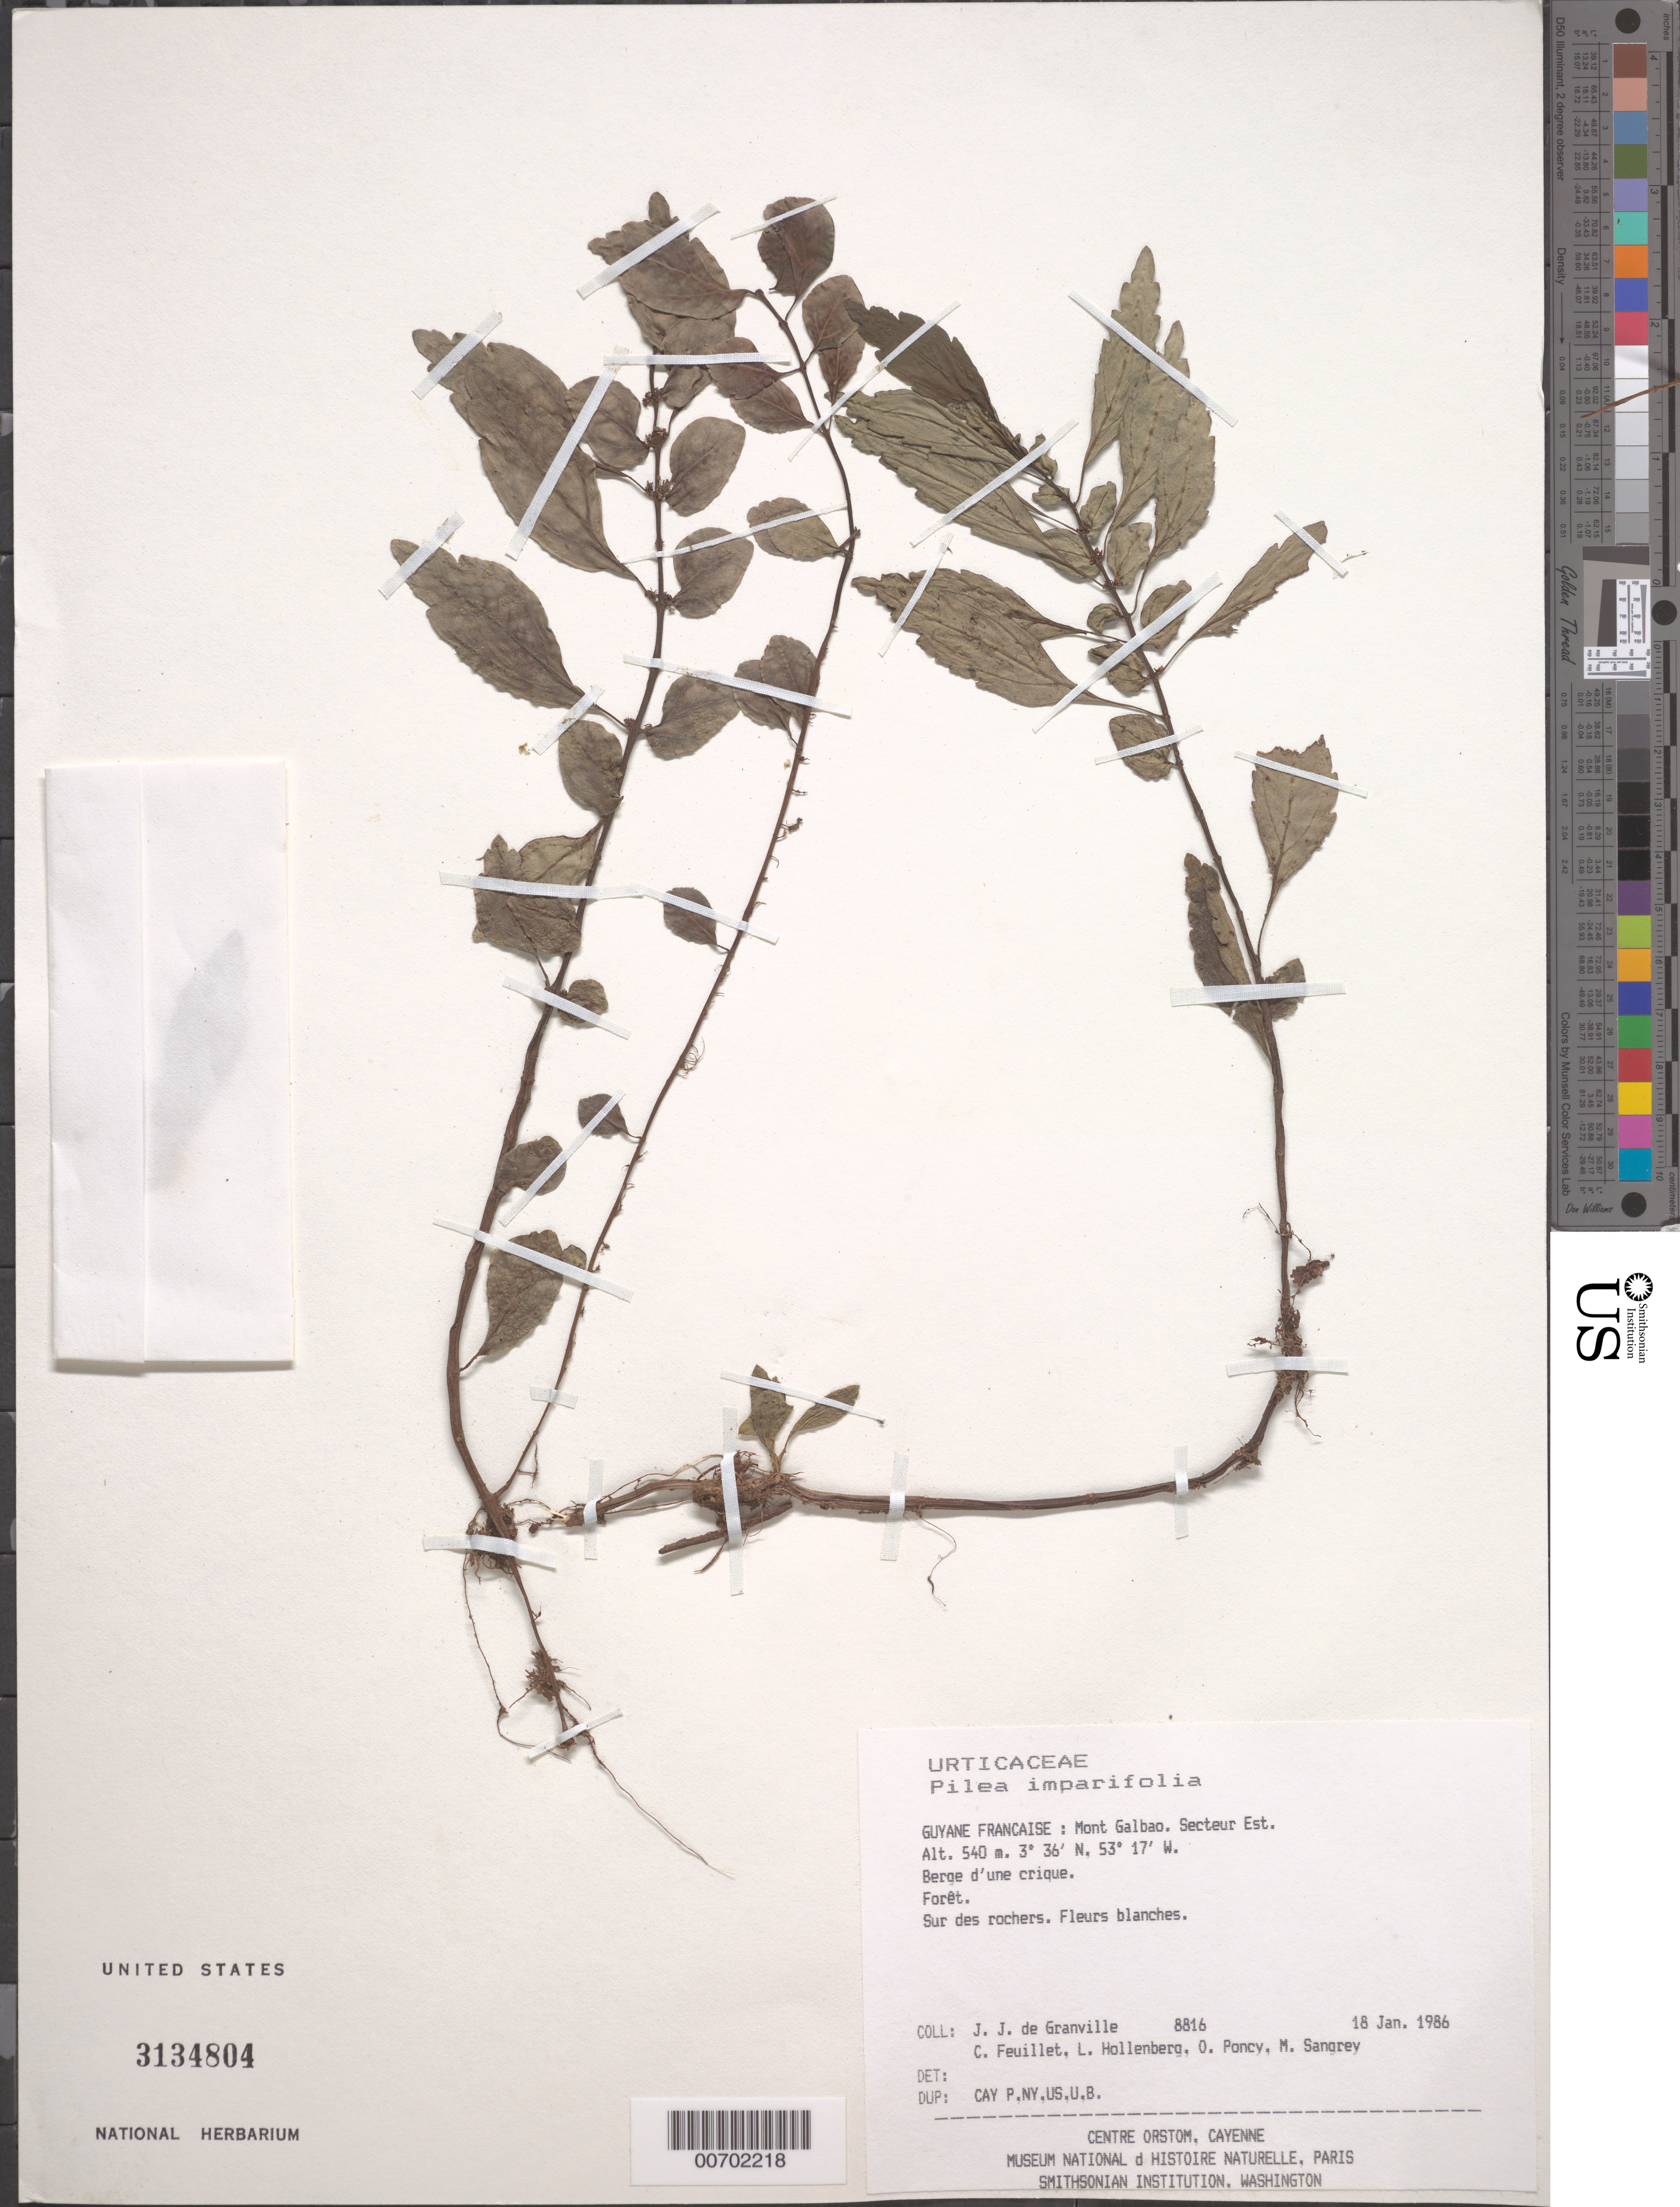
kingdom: Plantae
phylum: Tracheophyta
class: Magnoliopsida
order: Rosales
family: Urticaceae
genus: Pilea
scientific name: Pilea imparifolia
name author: Wedd.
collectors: J.-J. de Granville, C. Feuillet, L. Hollenberg, O. Poncy & M. S. Sangrey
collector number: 8816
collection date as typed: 18-Jan-86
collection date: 1986-01-18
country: French Guiana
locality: Mont Galbao. Secteur Est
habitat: Forêt, berge d'une crique, sur des rochers.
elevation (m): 540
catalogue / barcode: US 1314804